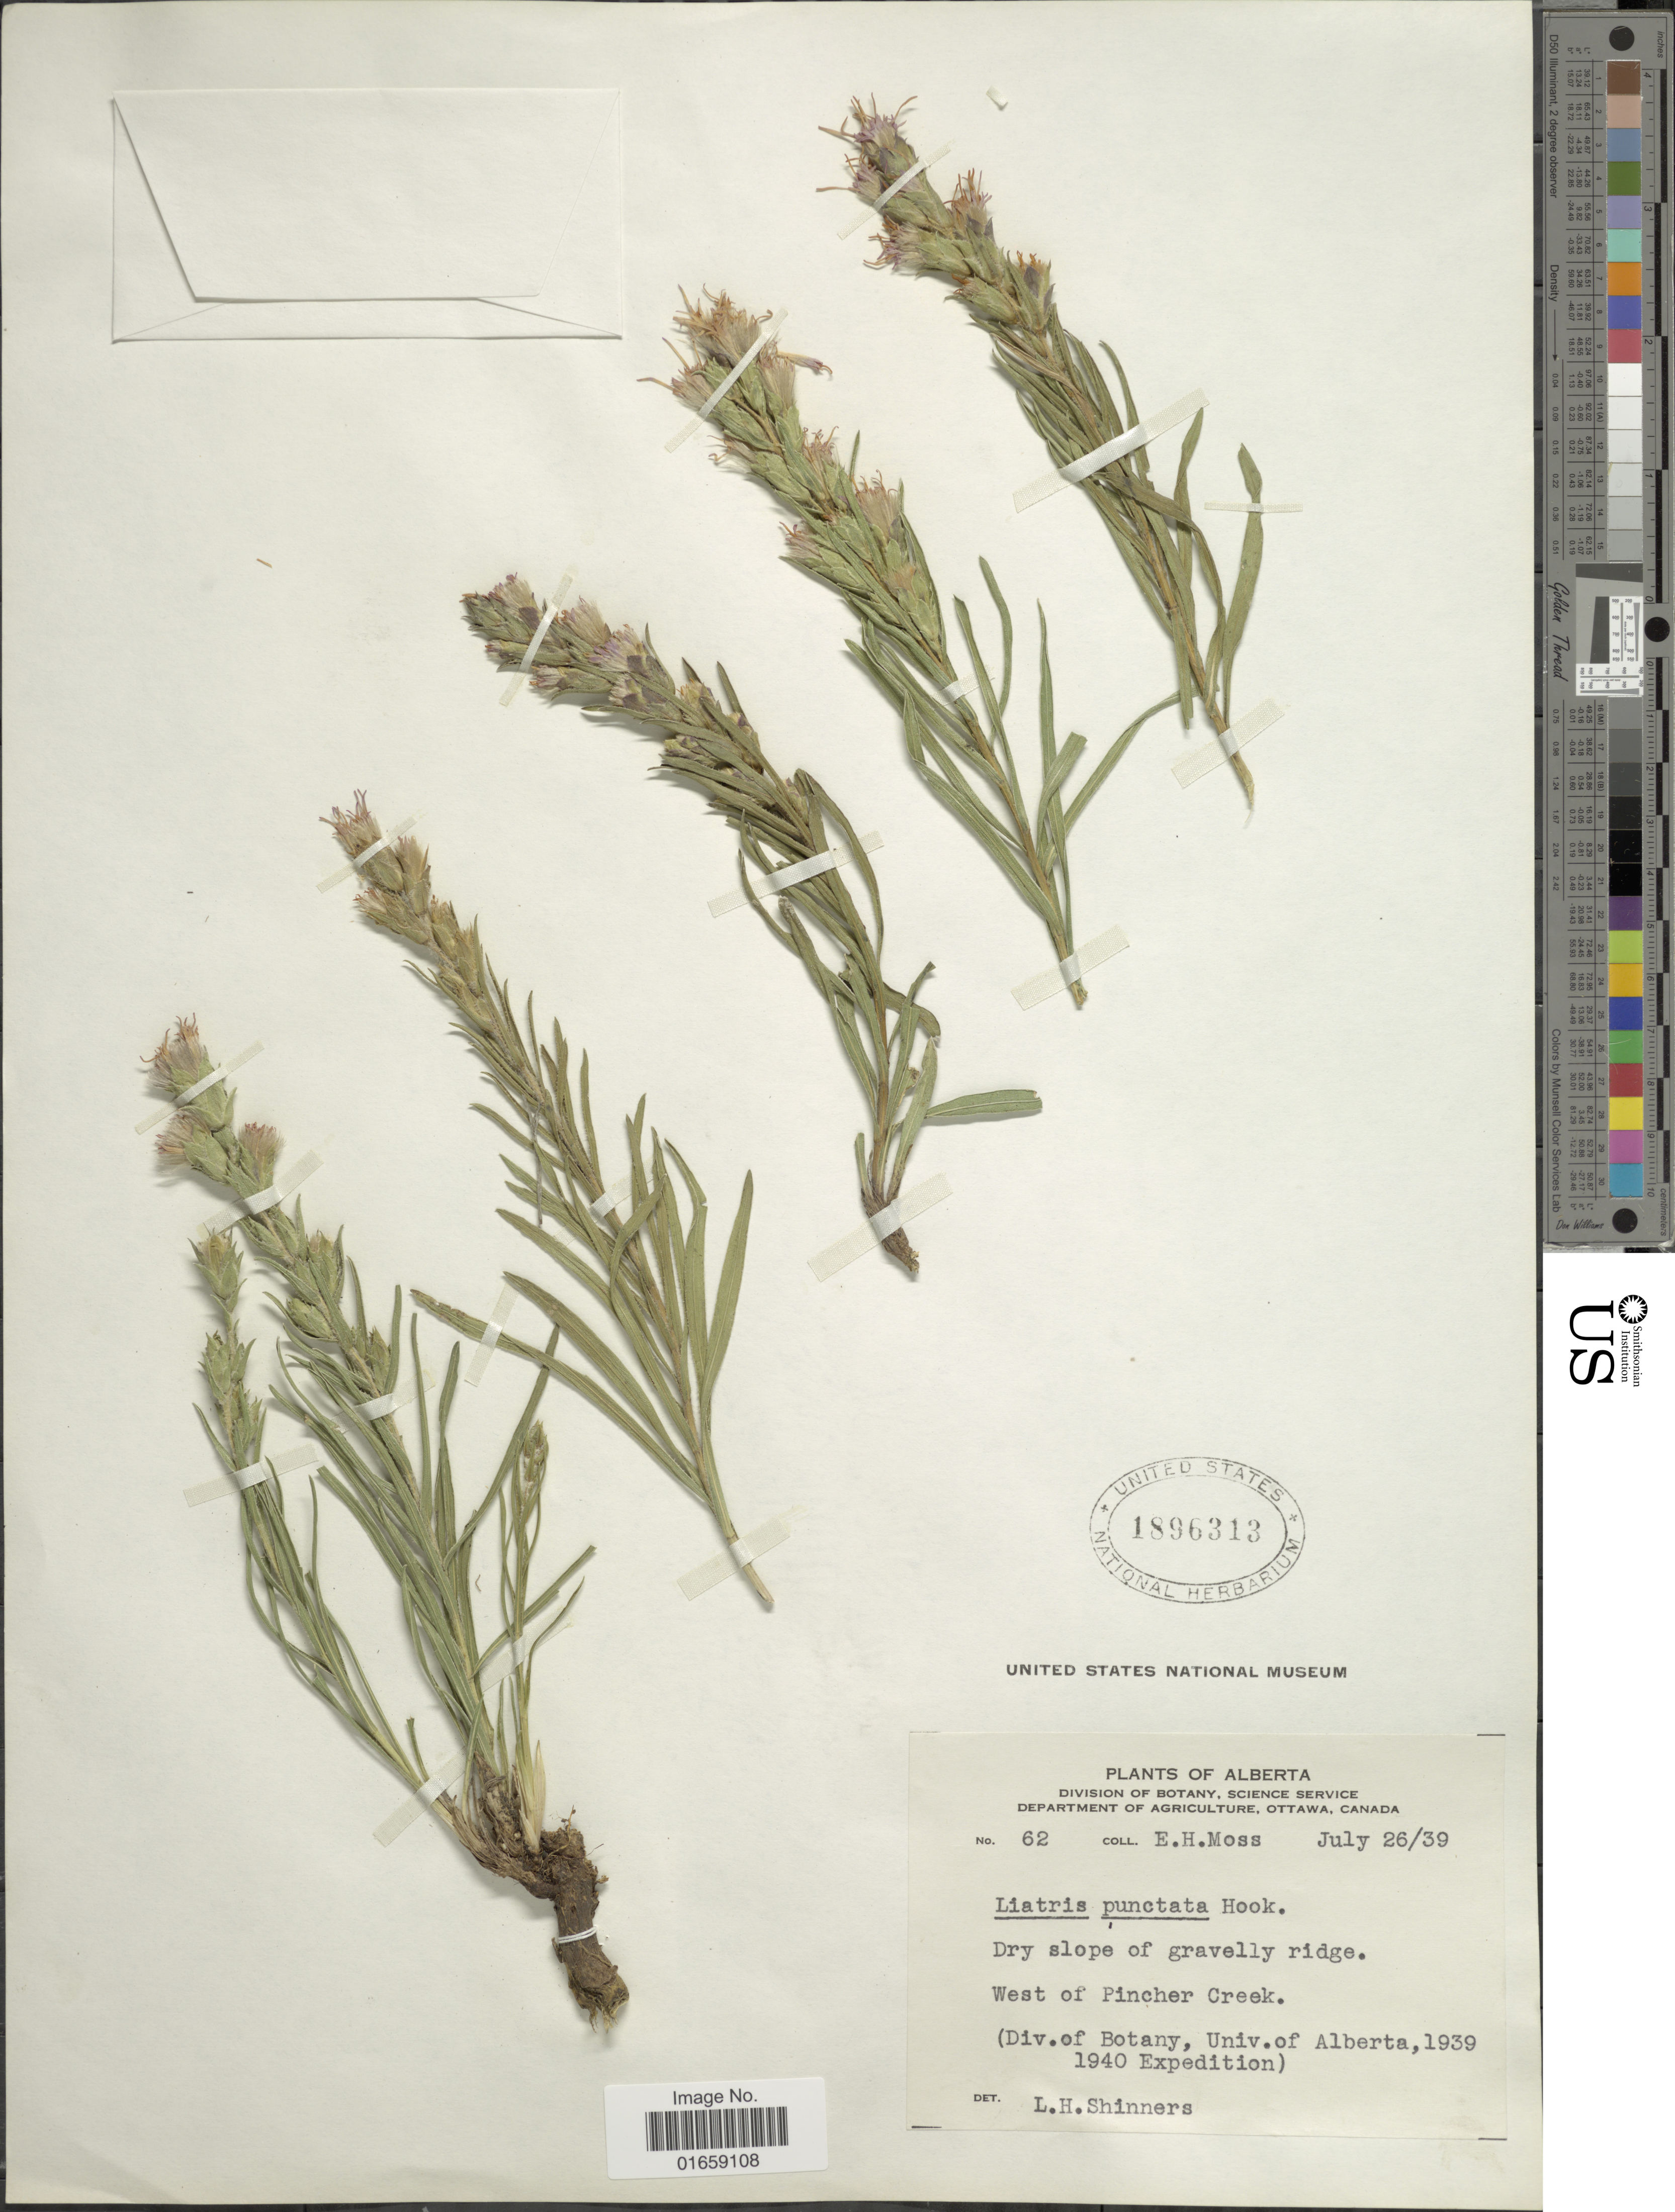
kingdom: Plantae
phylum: Tracheophyta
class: Magnoliopsida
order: Asterales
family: Asteraceae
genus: Liatris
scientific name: Liatris punctata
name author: Hook.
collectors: E. Moss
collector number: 62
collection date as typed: Transcribed d/m/y: 26/7/39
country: Canada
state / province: Alberta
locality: Dry Slope of gravelly ridge, West of Pincher Creek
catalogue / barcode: US 1896313